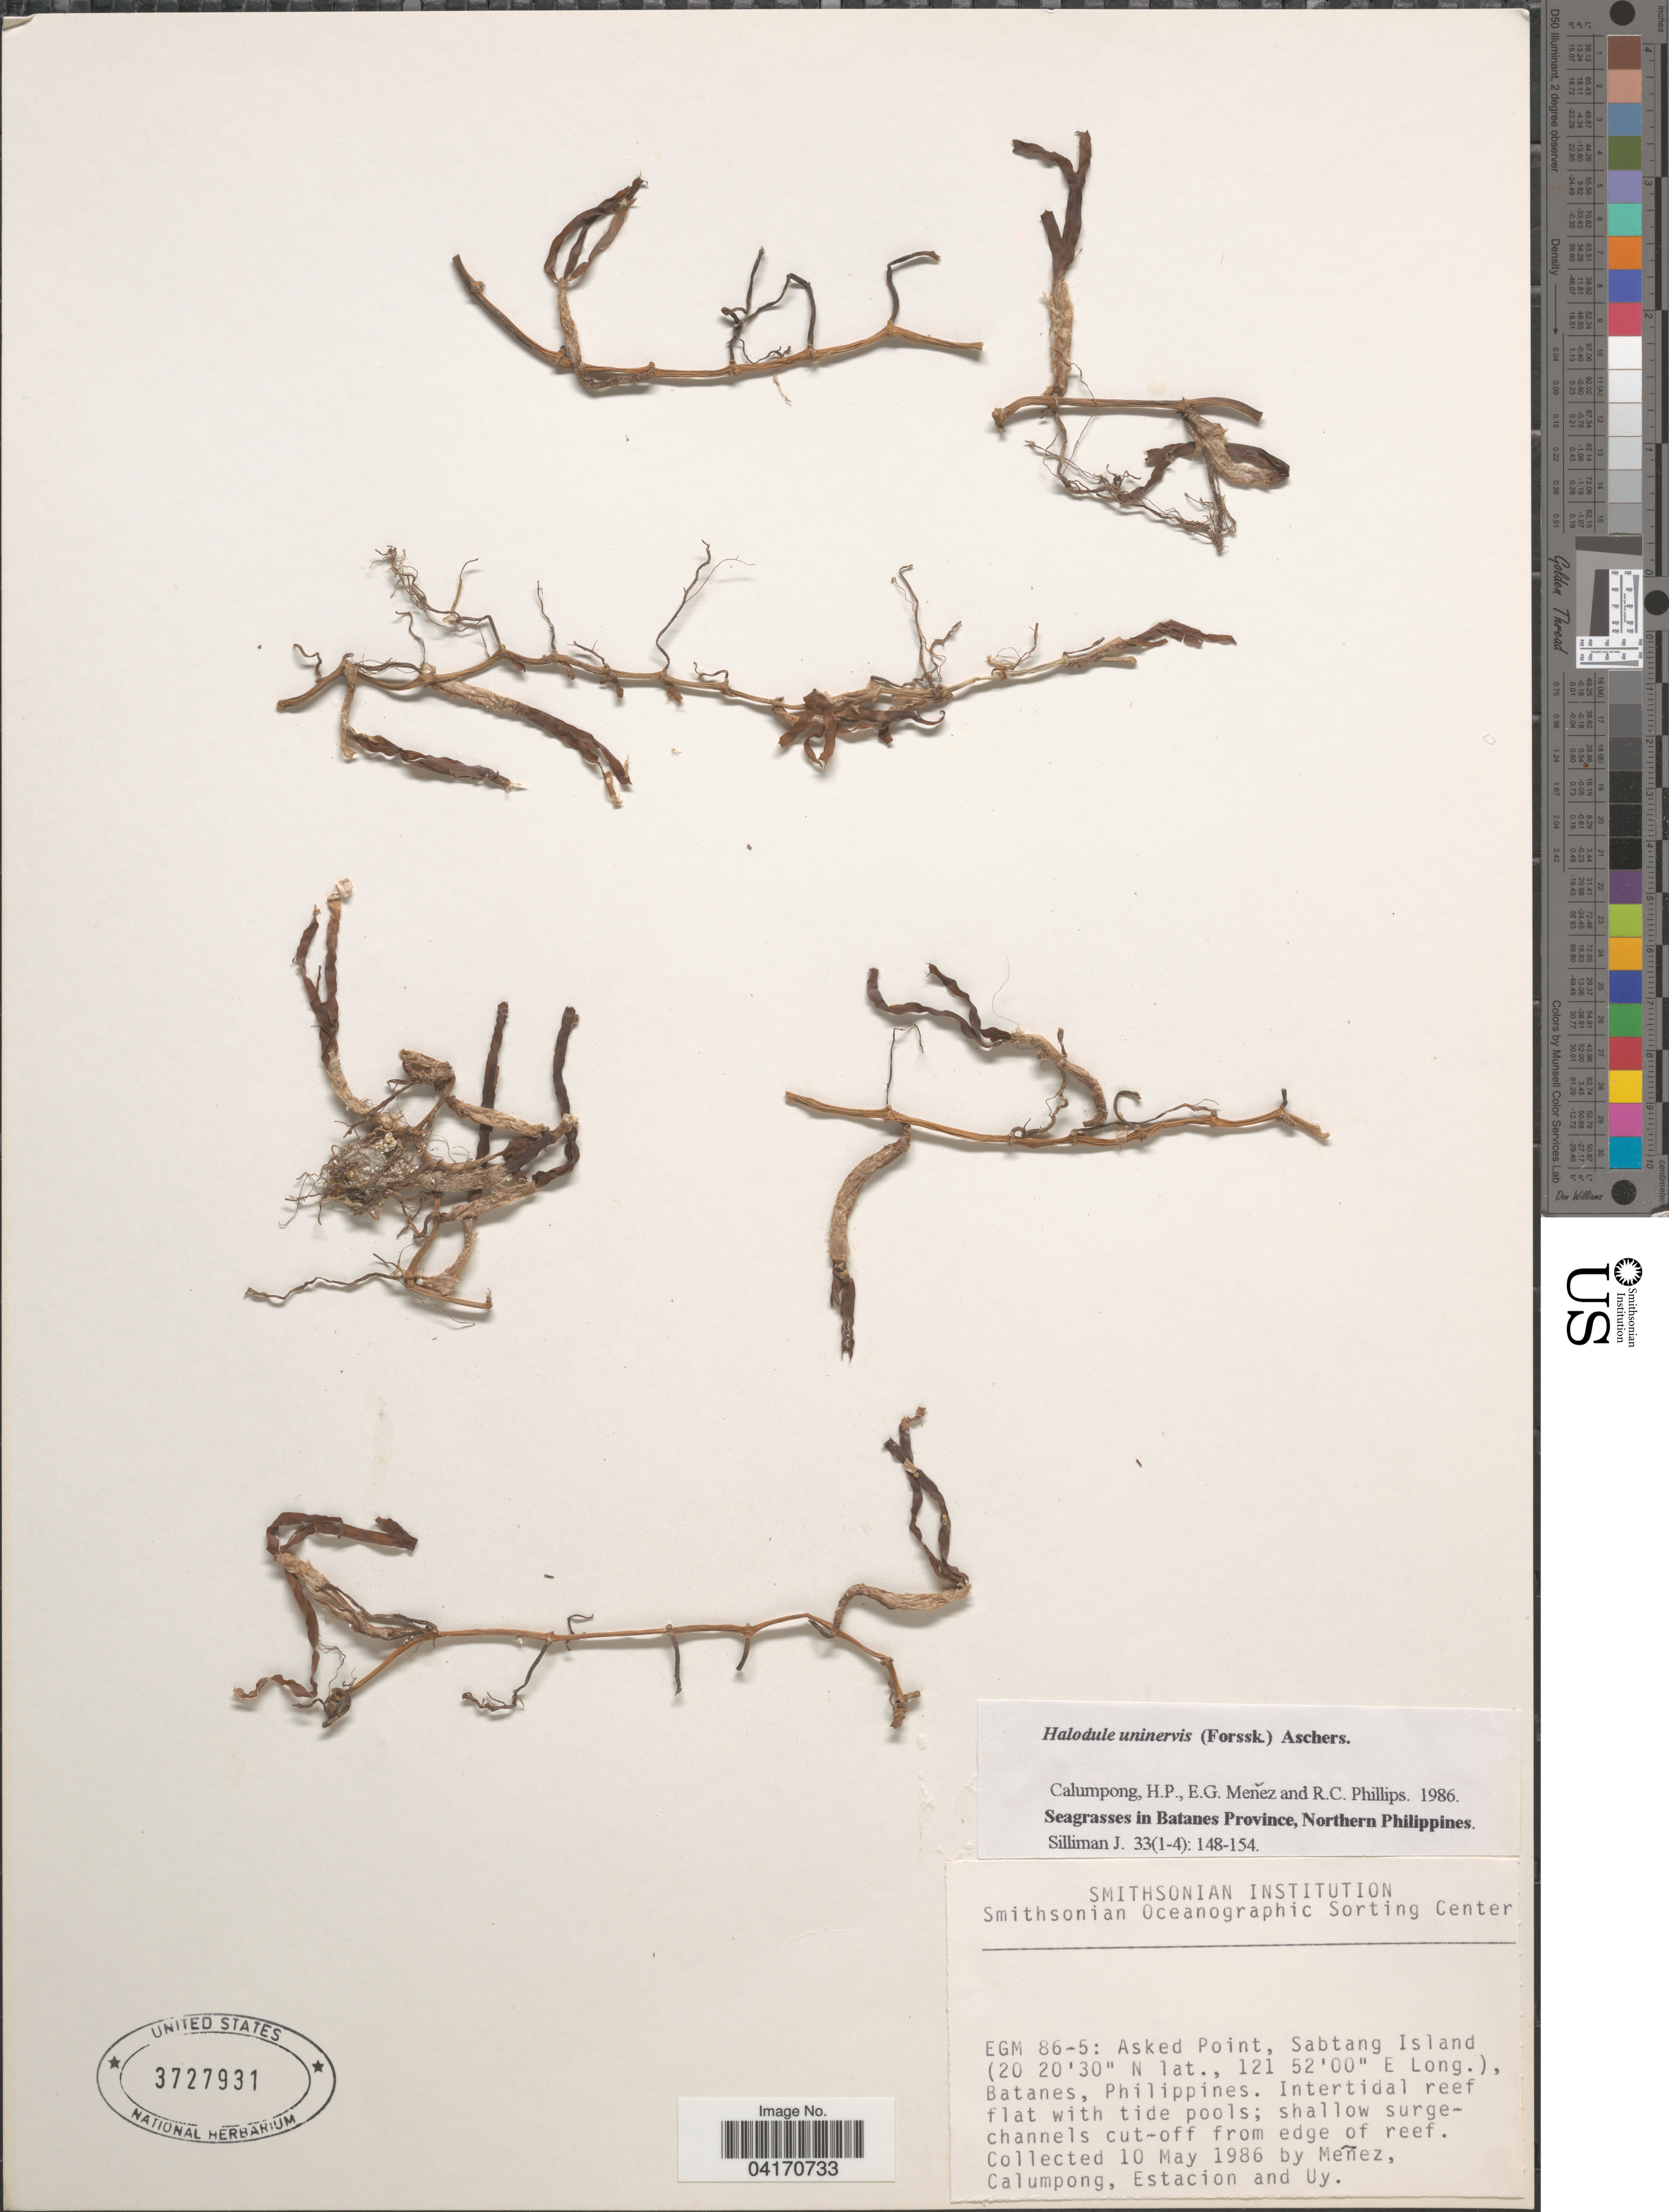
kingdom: Plantae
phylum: Tracheophyta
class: Liliopsida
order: Alismatales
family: Cymodoceaceae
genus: Halodule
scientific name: Halodule uninervis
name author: (Forssk.) Asch.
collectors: Menez, Calumpong, Estacion & Uy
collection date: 1986-05-10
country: Philippines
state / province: Cagayan Valley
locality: EGM 86-5: Asked Point, Sabtang Island, Batanes.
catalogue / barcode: US 3727931